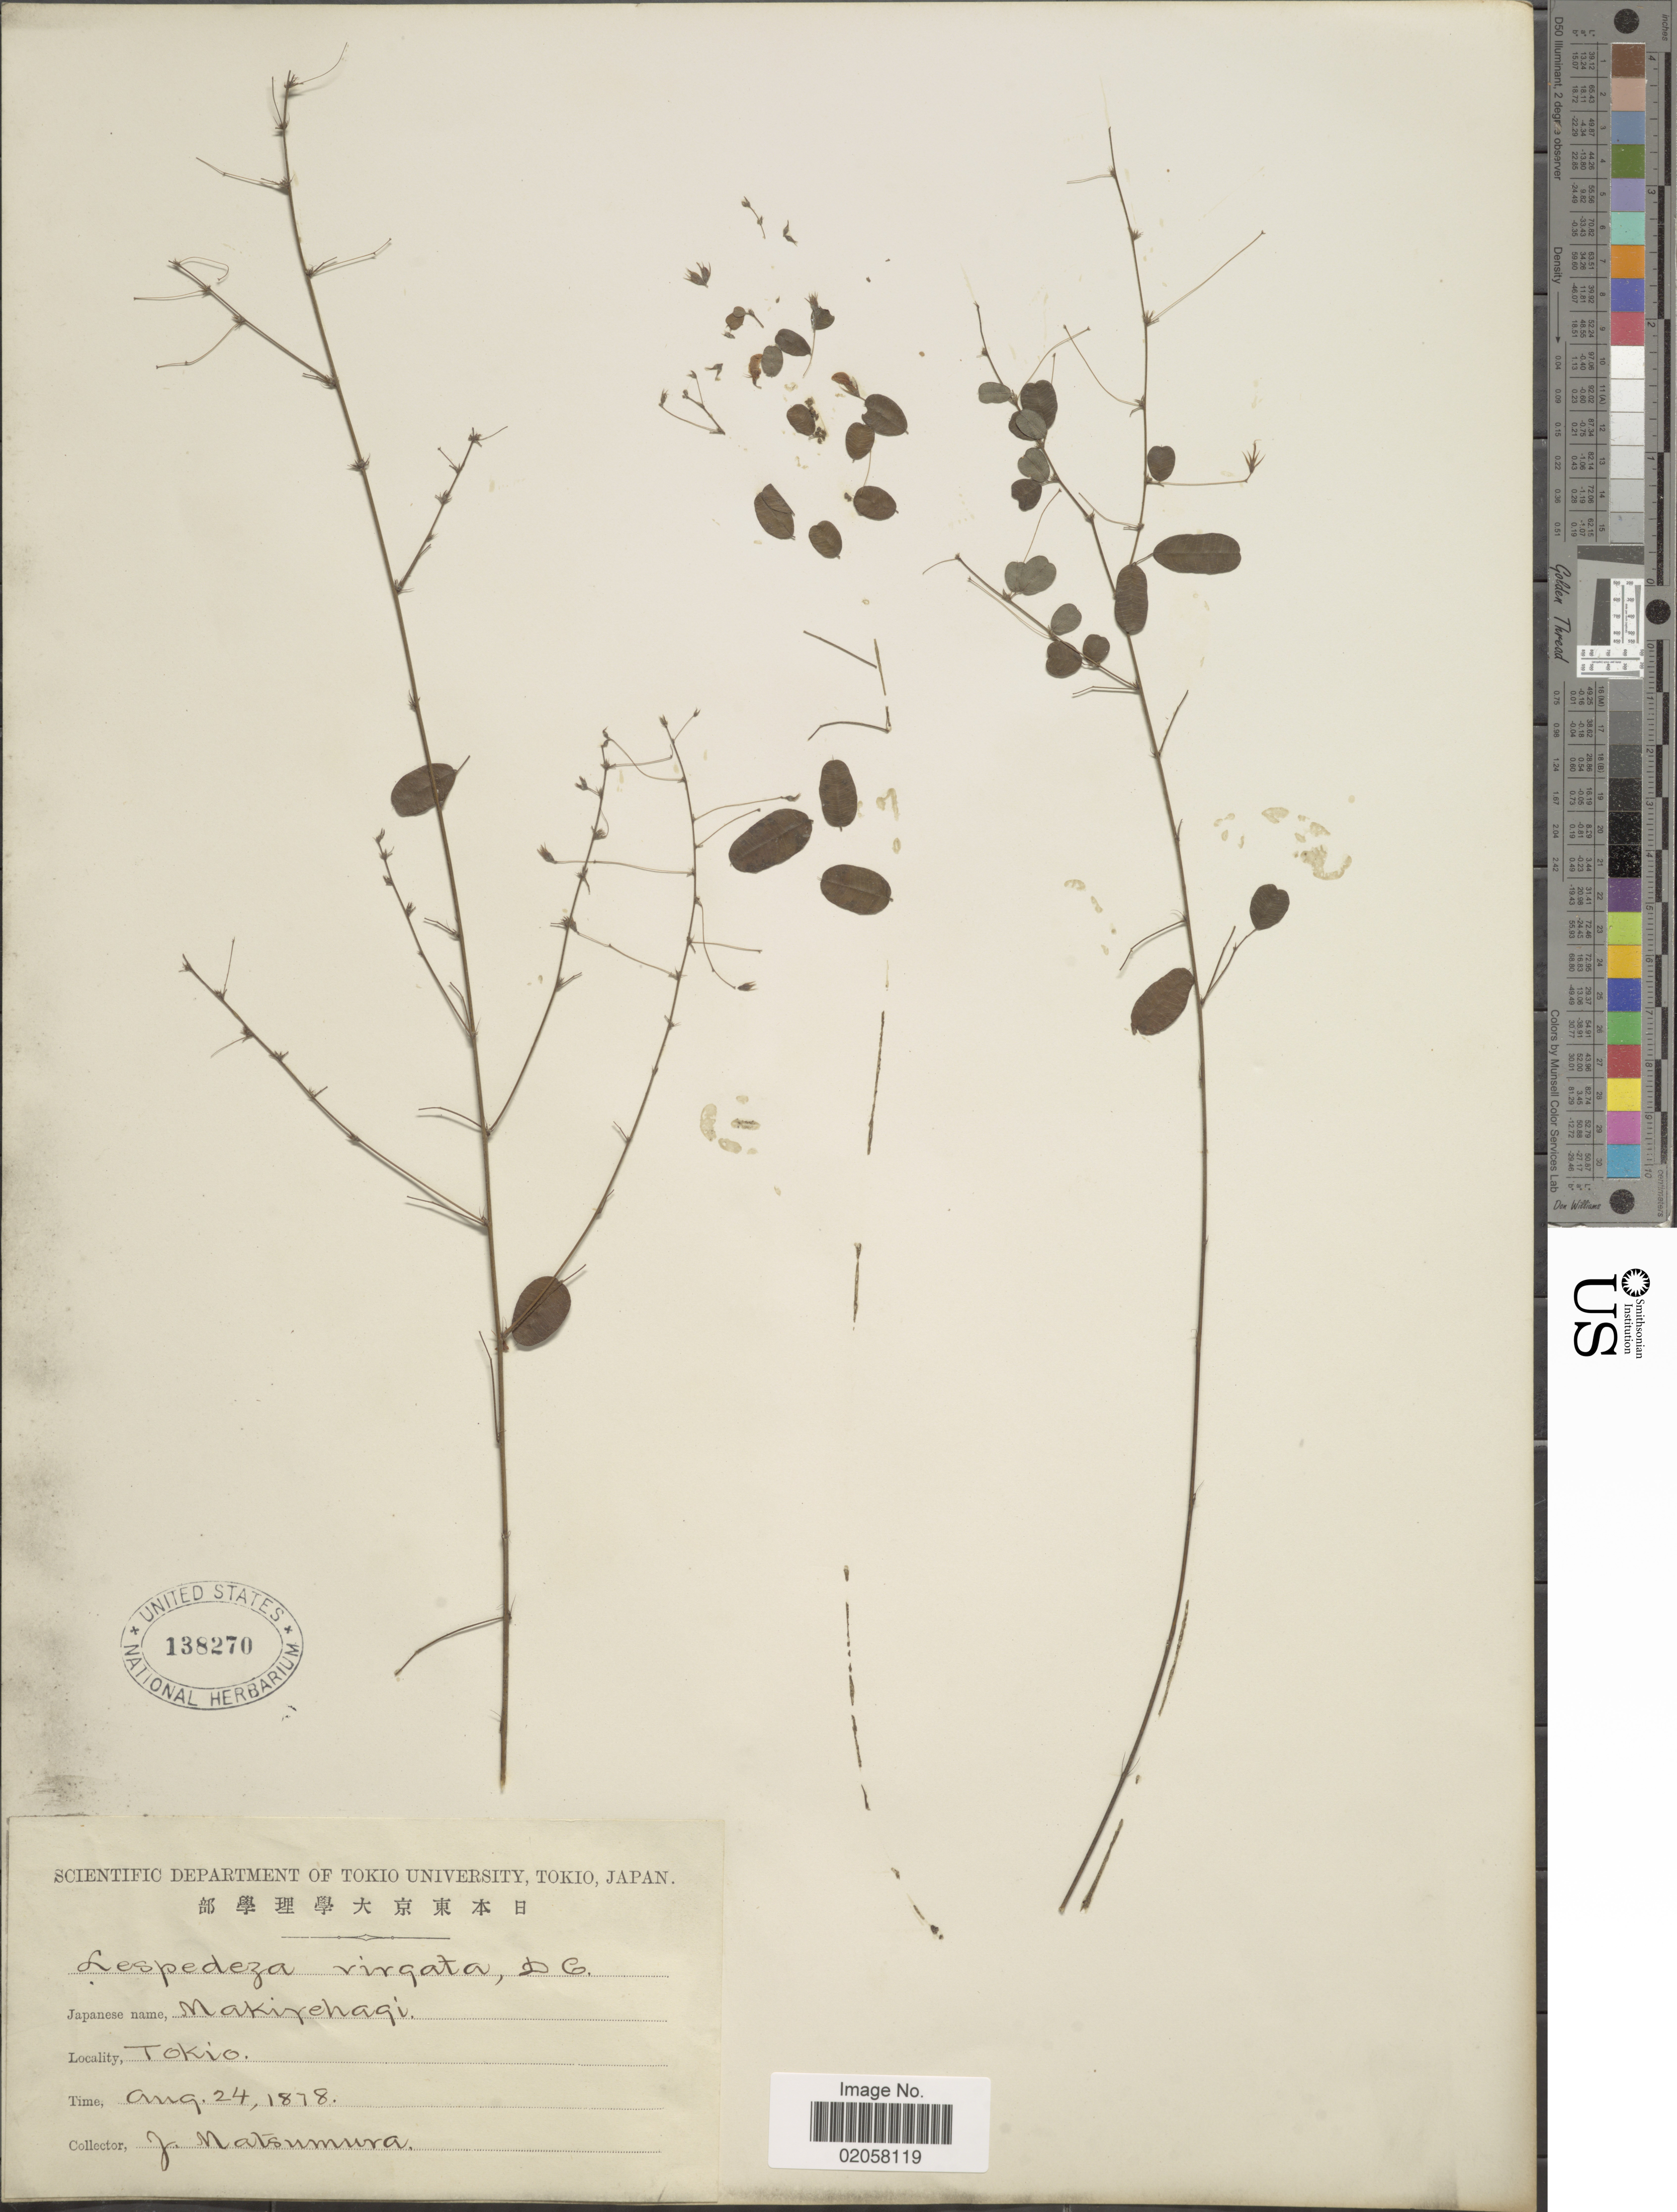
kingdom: Plantae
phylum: Tracheophyta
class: Magnoliopsida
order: Fabales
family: Fabaceae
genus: Lespedeza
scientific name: Lespedeza virgata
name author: (Thunb.) DC.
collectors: J. Natsumura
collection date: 1818-08-24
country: Japan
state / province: Tokyo, Federal City of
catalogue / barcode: US 138270